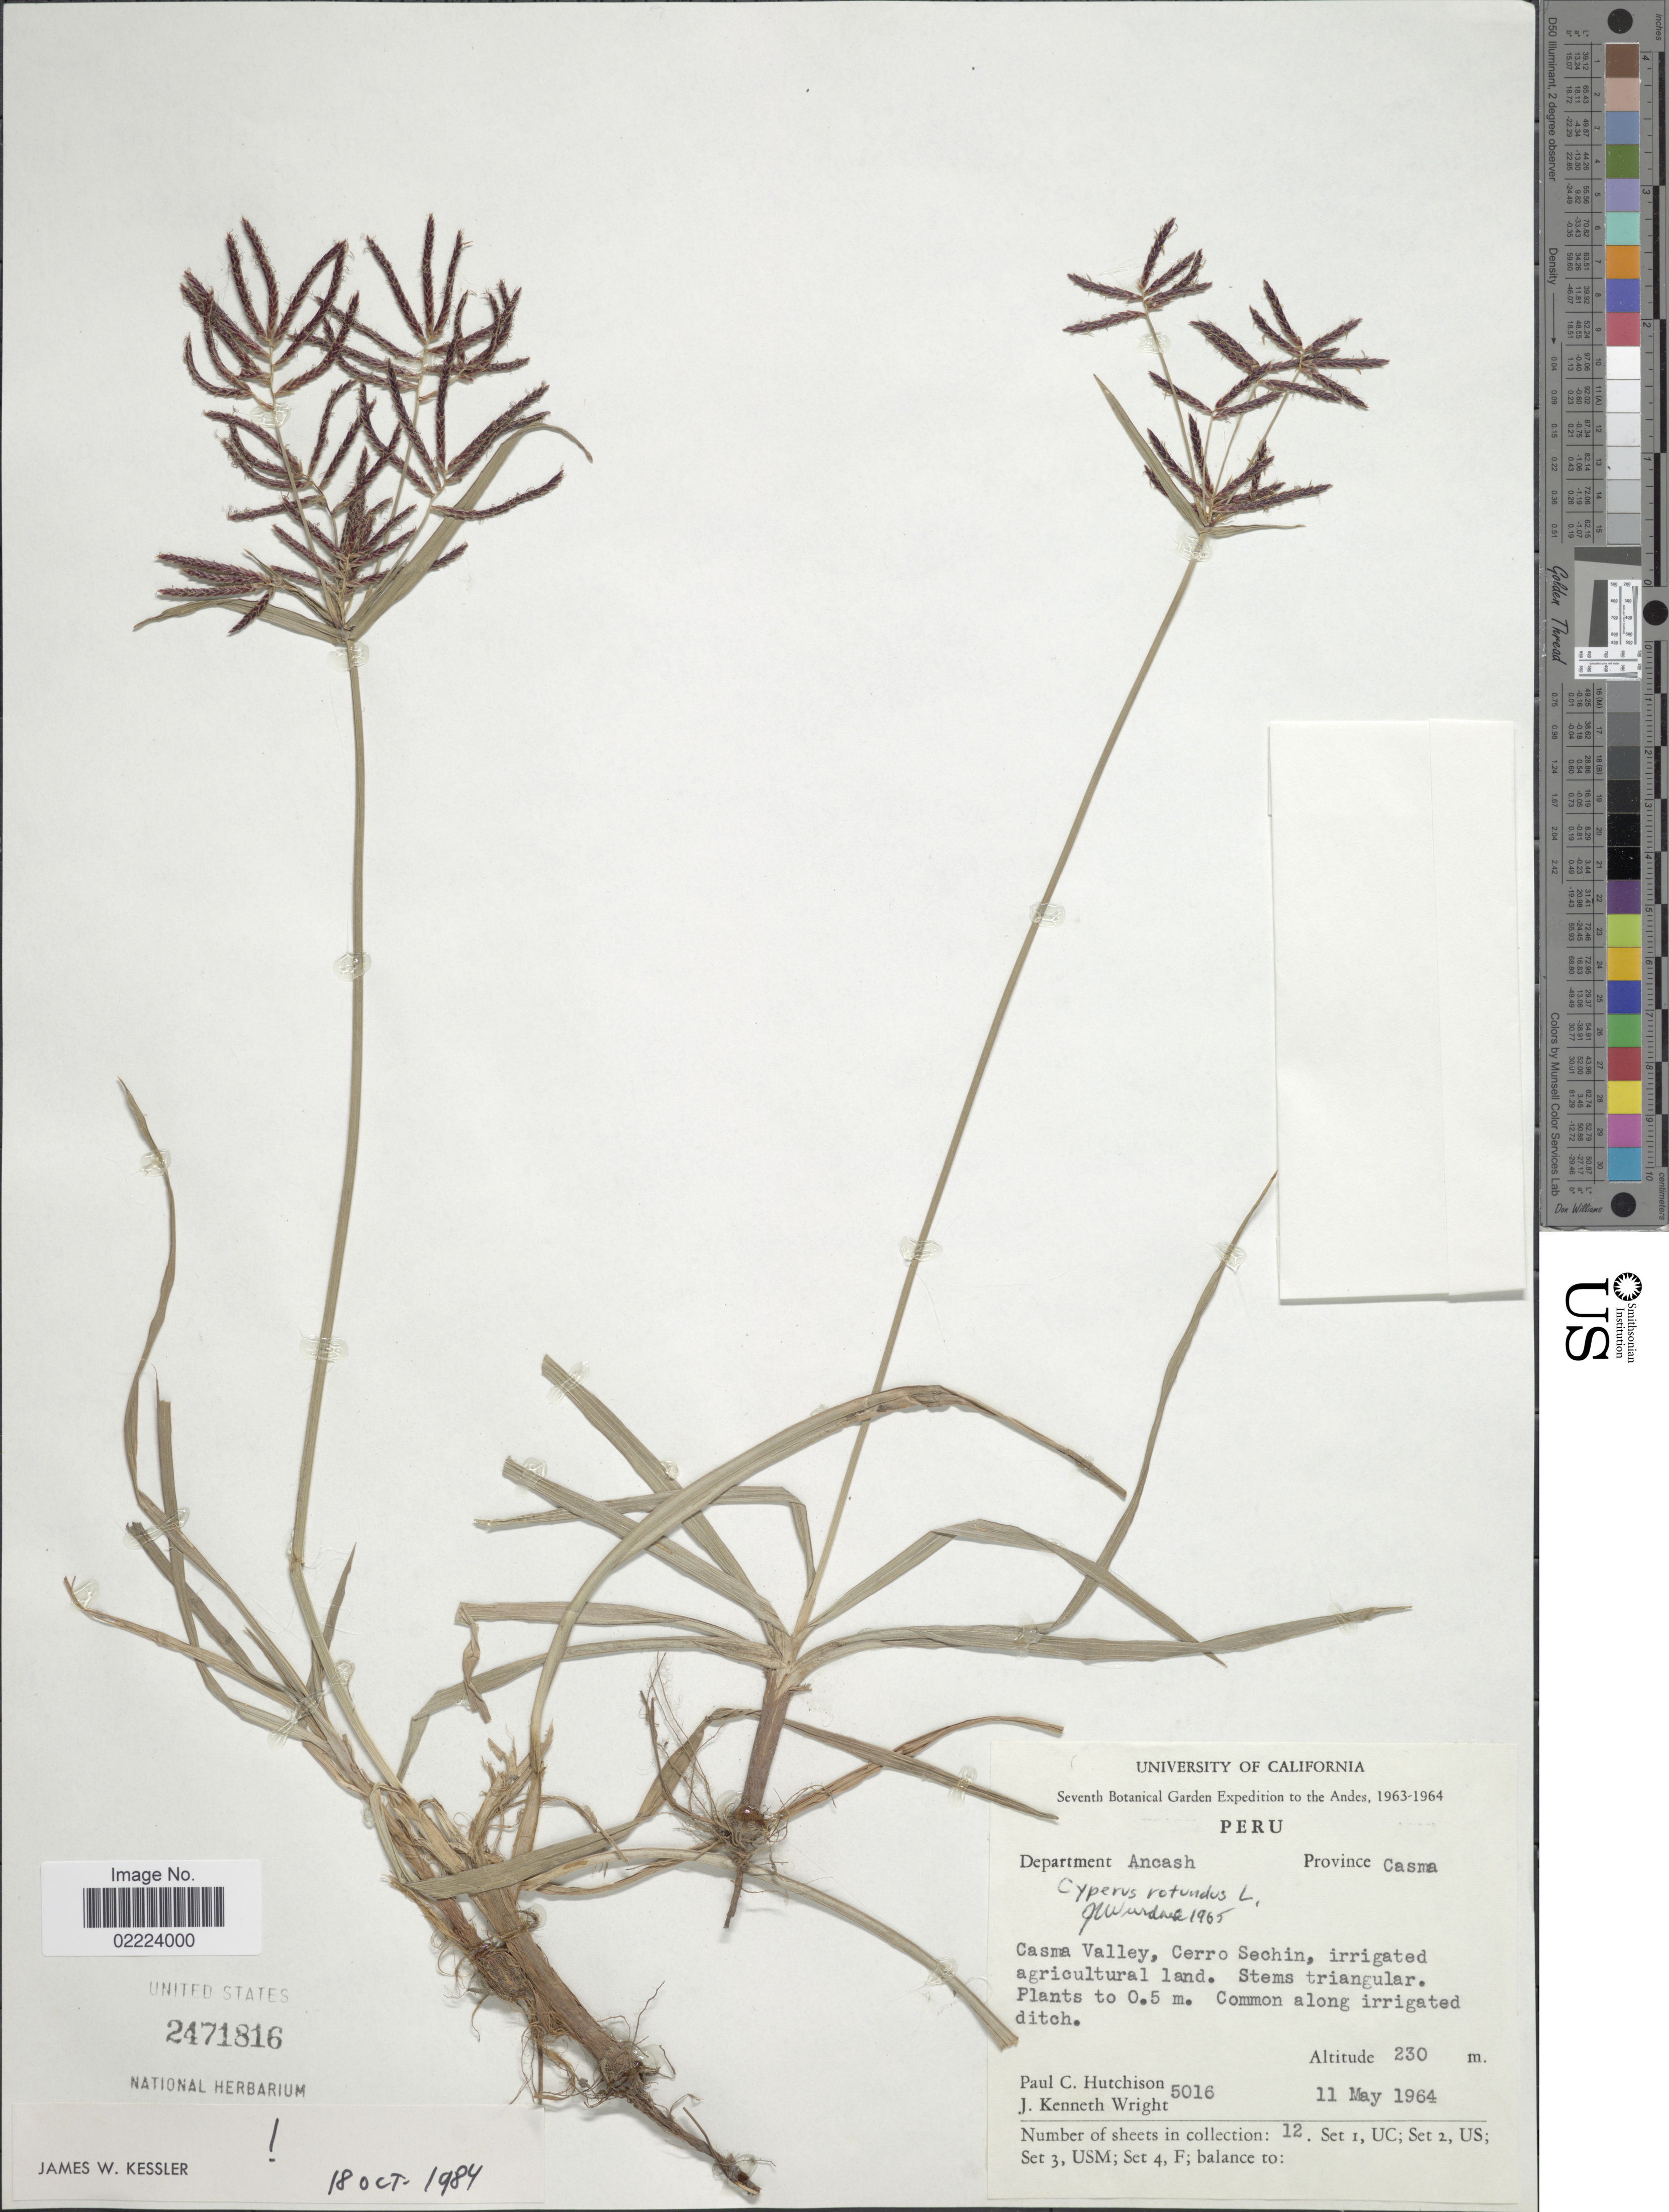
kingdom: Plantae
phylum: Tracheophyta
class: Liliopsida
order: Poales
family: Cyperaceae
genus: Cyperus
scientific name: Cyperus rotundus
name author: L.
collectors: P. C. Hutchison & J. K. Wright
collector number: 5016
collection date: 1964-05-11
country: Peru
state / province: Ancash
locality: Department Ancash, Province Casma, Casma Valley, Cerro Sechin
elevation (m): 230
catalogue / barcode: US 2471816